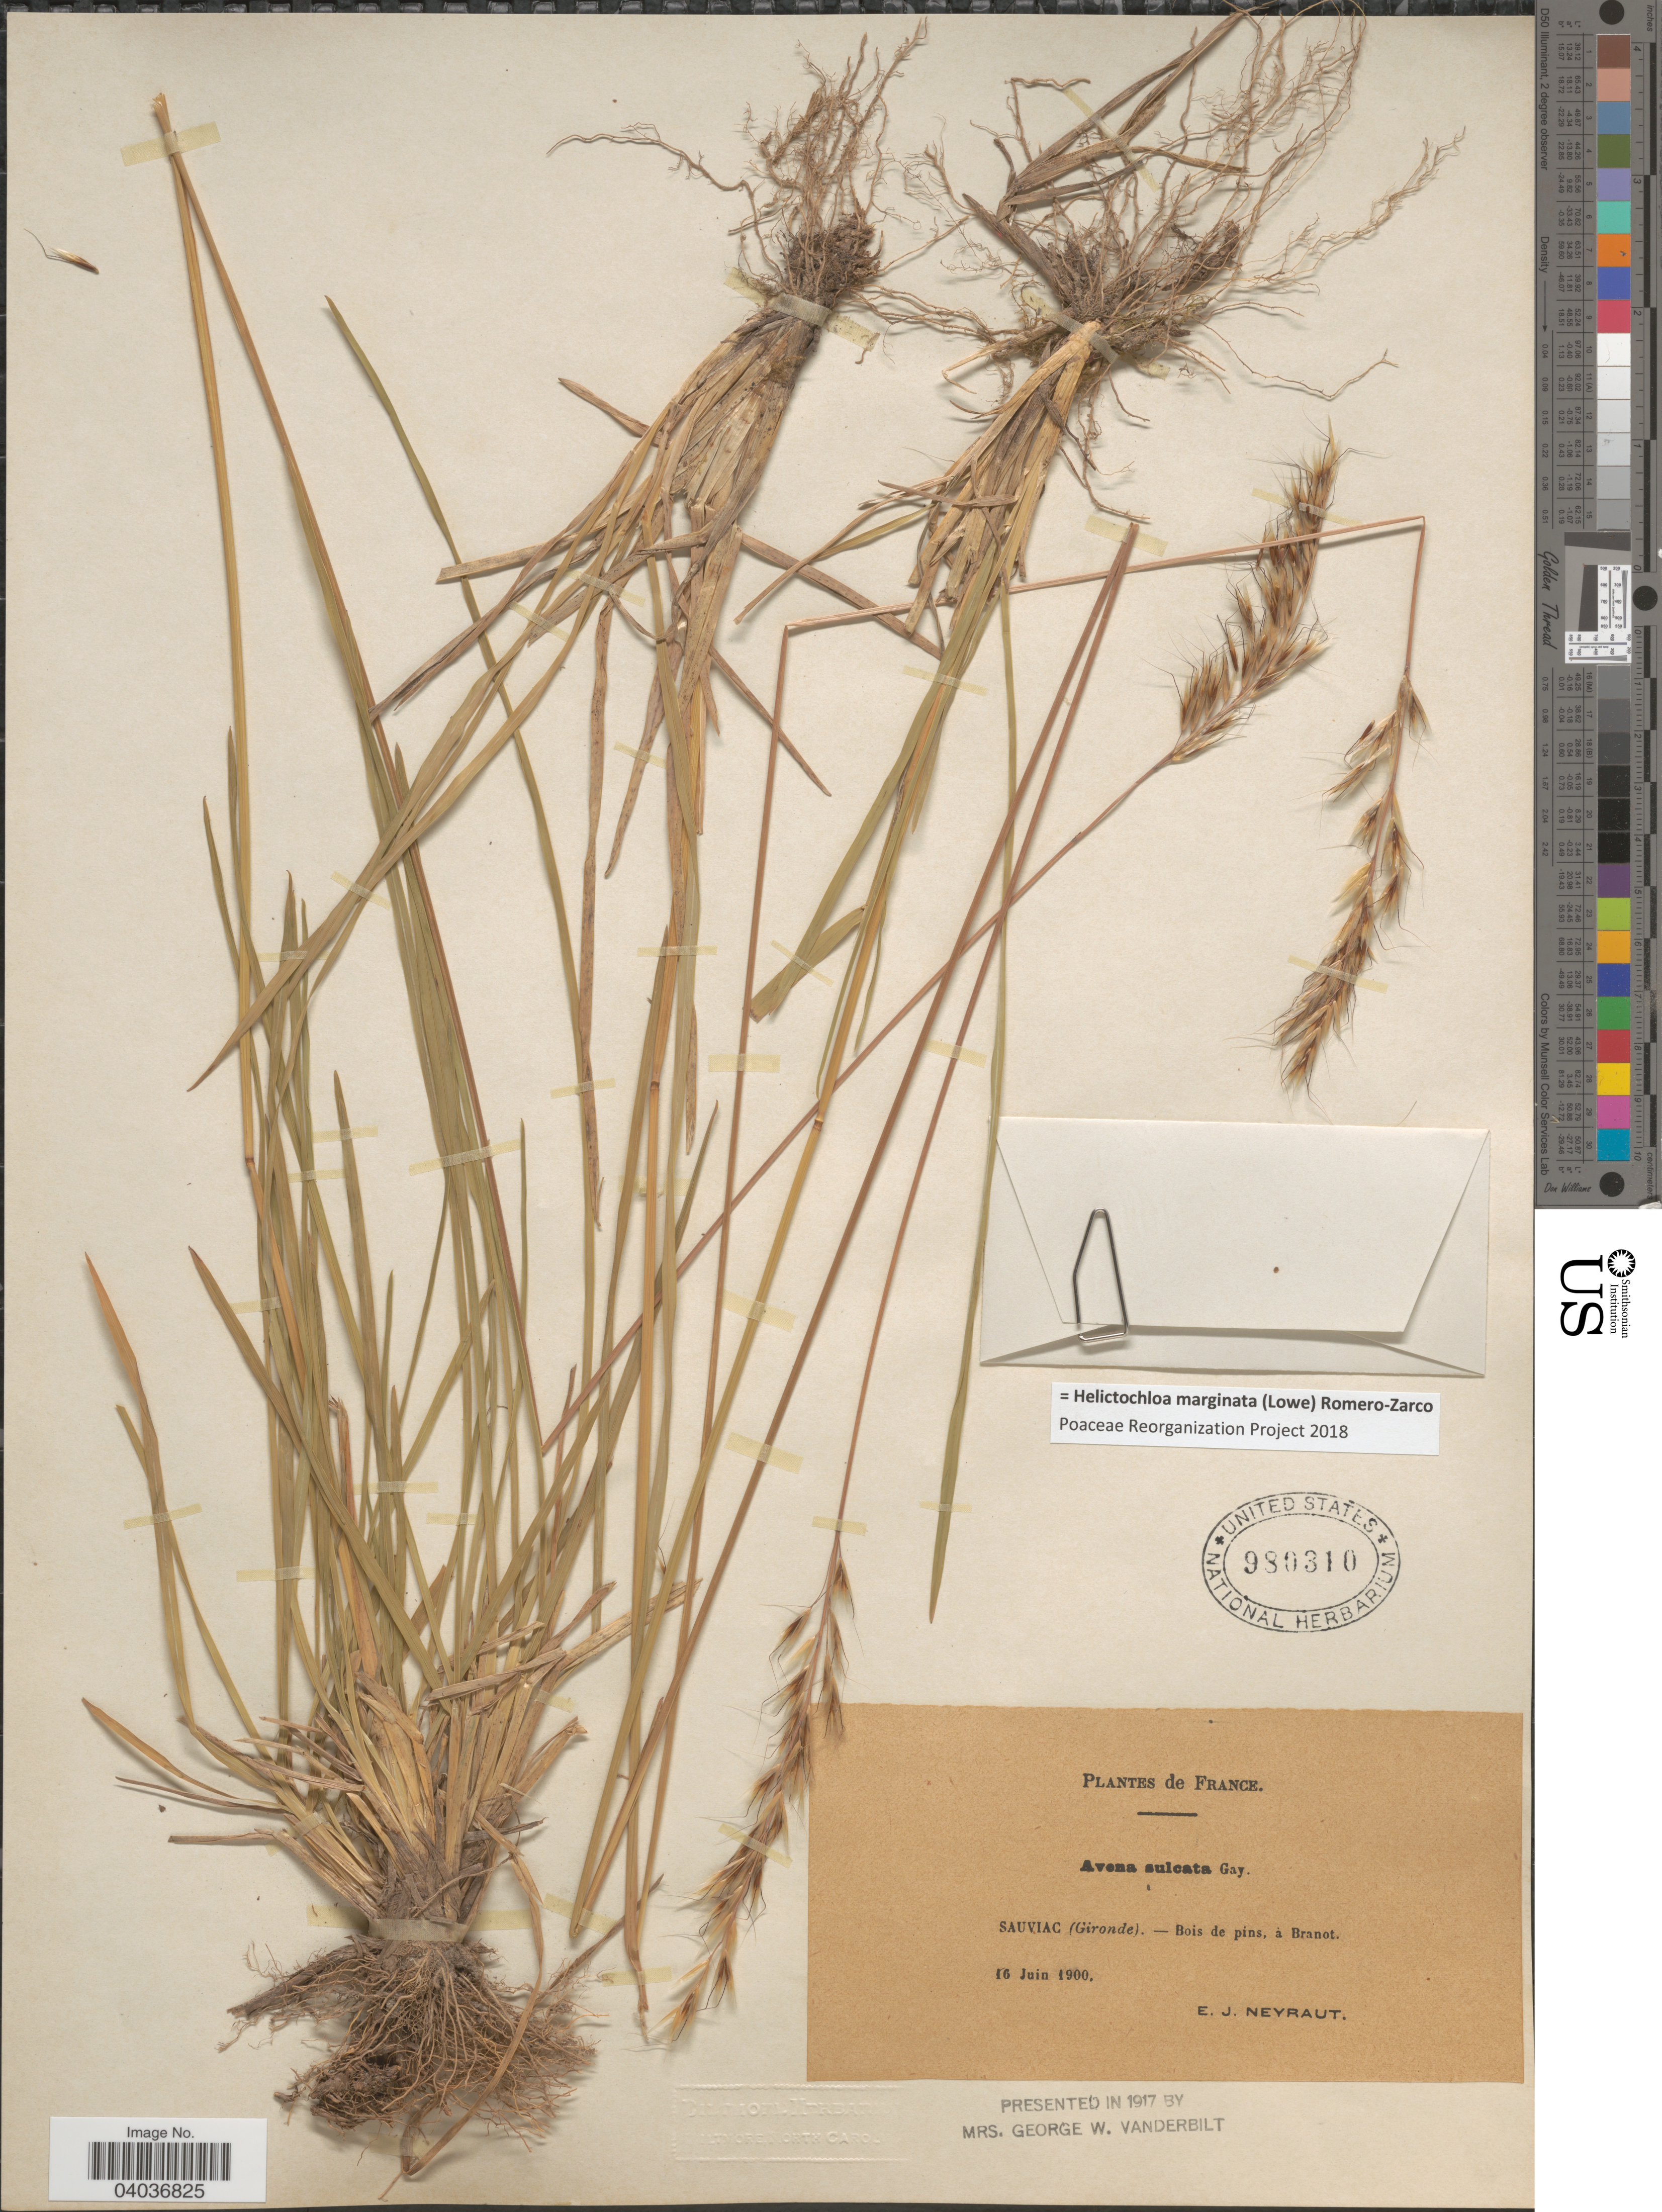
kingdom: Plantae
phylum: Tracheophyta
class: Liliopsida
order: Poales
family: Poaceae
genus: Helictochloa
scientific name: Helictochloa marginata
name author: (Lowe) Romero-Zarco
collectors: E. Neyraut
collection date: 1900-06-16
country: France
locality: Sauviac (Gironde). - Bois de pins, a Branot.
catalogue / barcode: US 980310